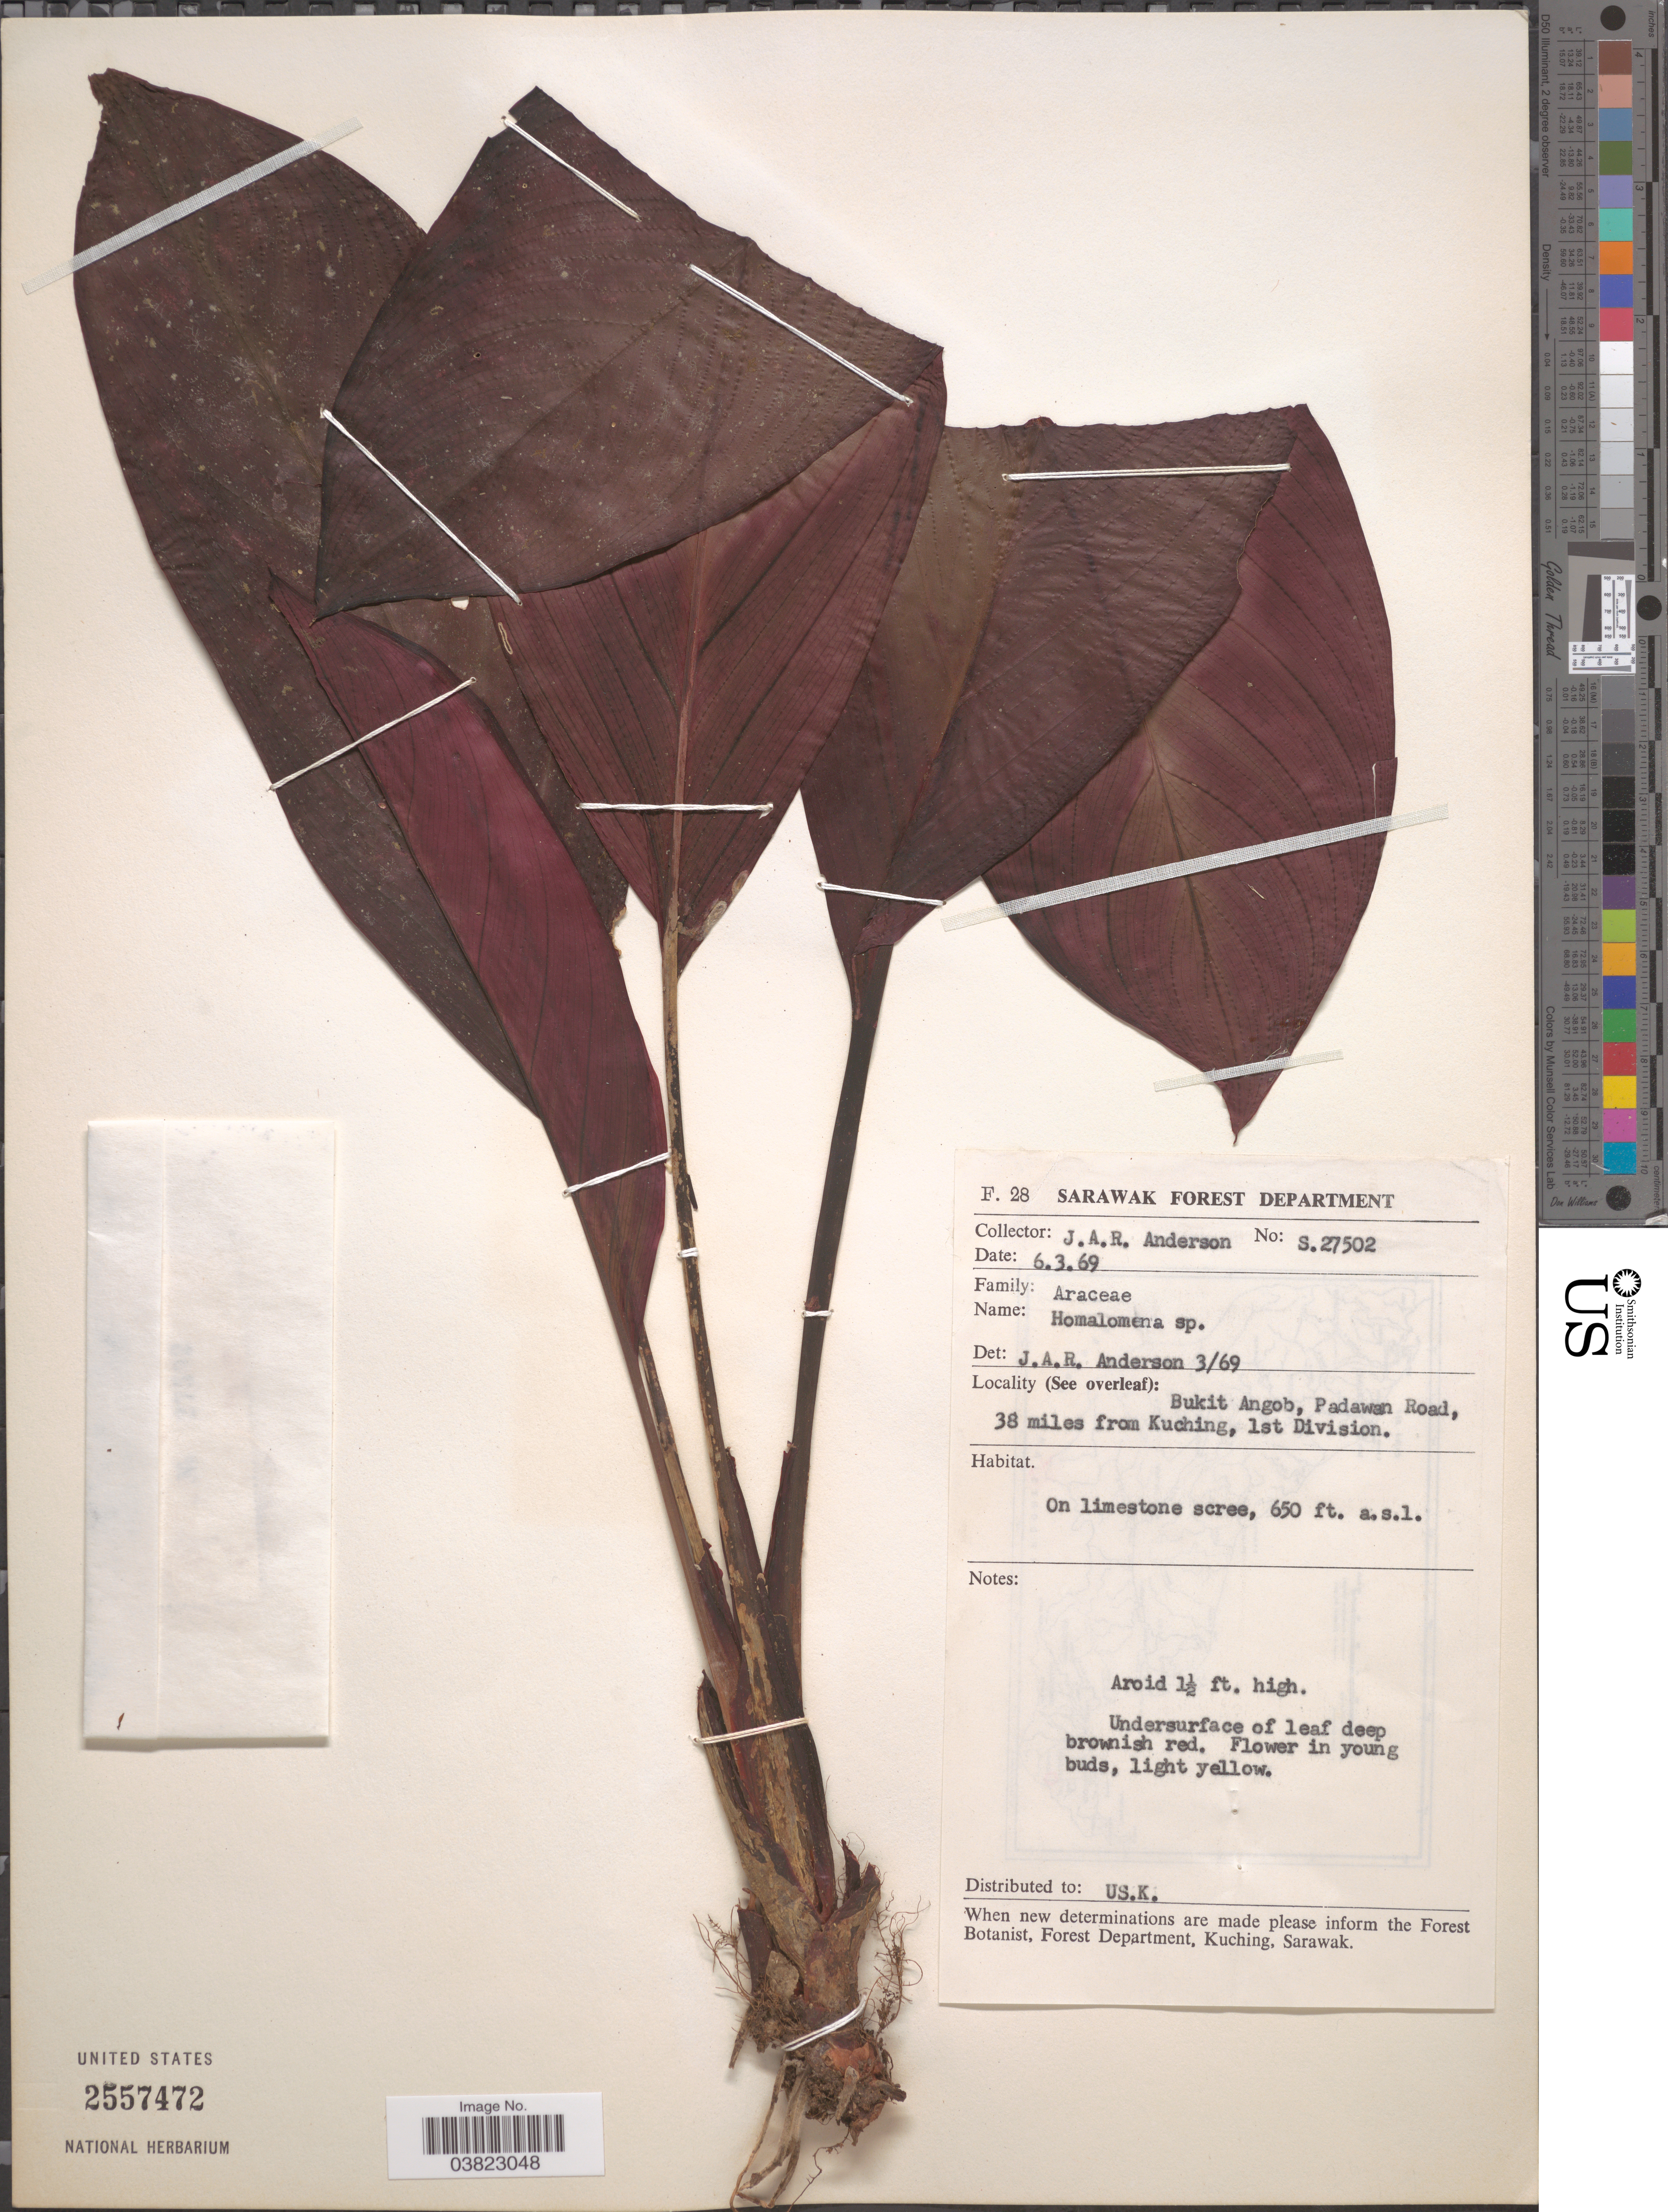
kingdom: Plantae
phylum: Tracheophyta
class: Liliopsida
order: Alismatales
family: Araceae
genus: Homalomena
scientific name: Homalomena sp.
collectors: J. A. R. Anderson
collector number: S.27502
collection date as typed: Transcribed d/m/y: 6/3/69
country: Malaysia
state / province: Sarawak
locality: Bukit Angob, Padawan Road, 38 miles from Kuching, 1st Division.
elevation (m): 198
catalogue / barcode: US 2557472